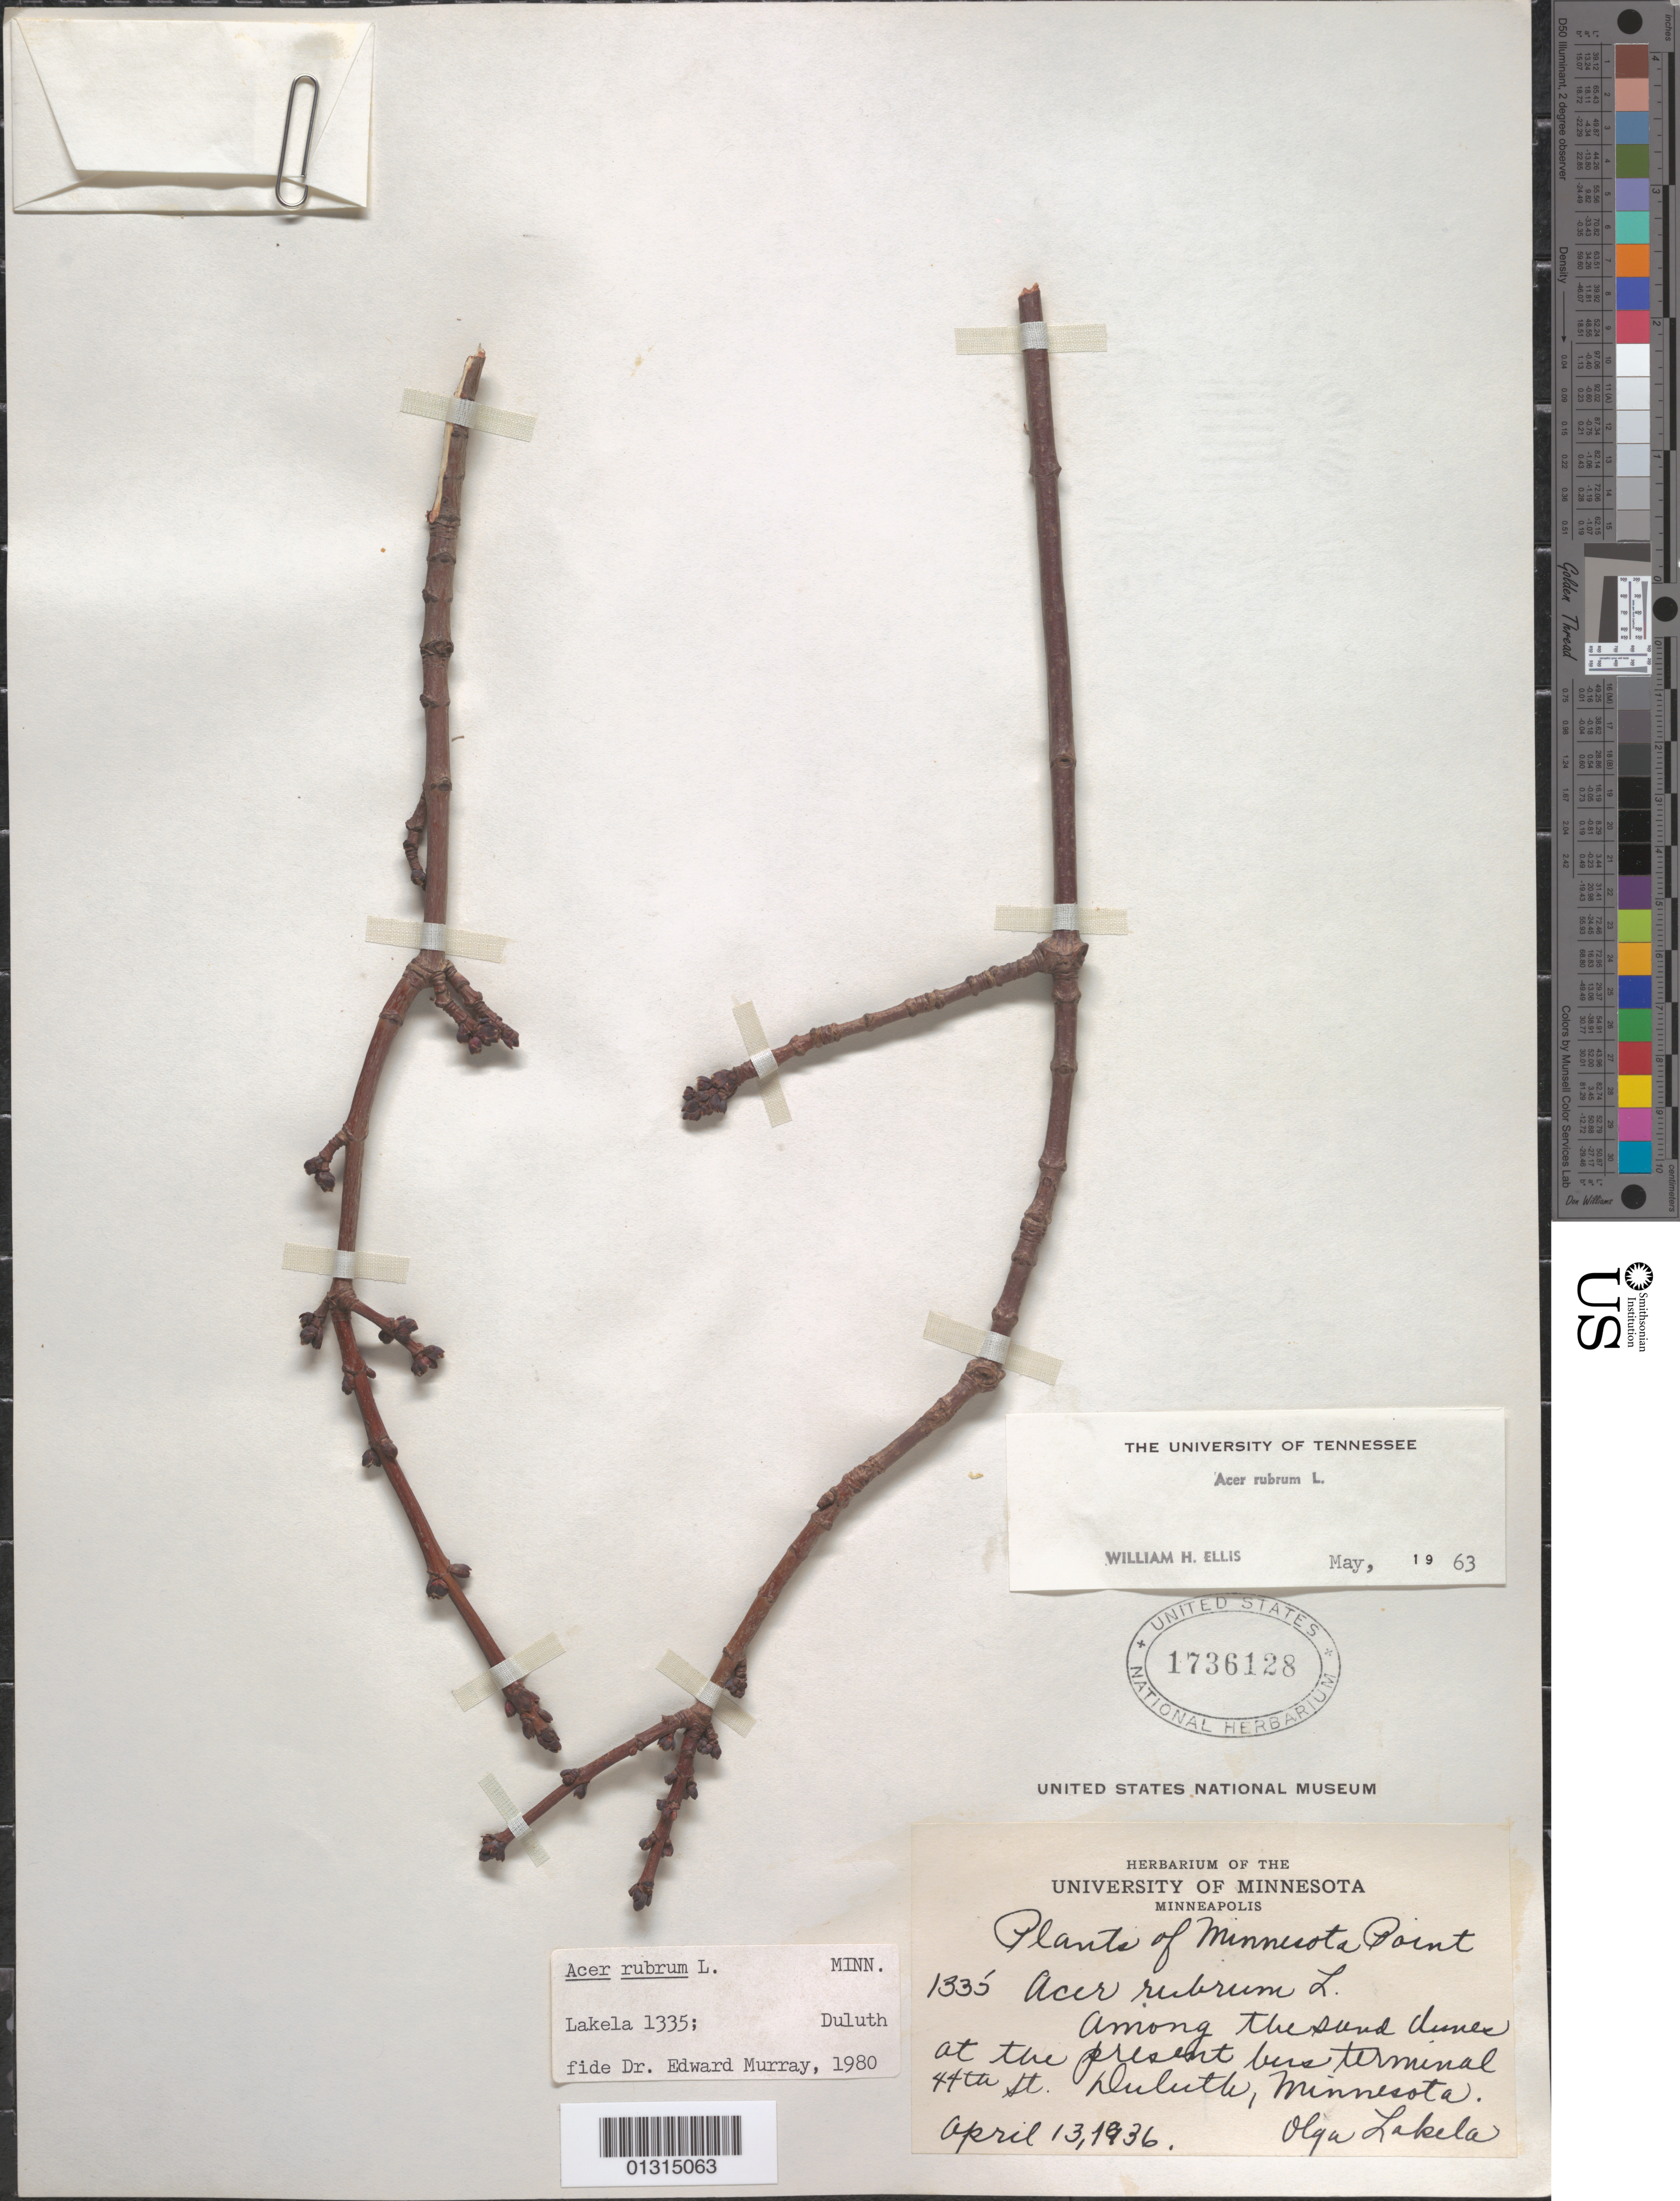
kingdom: Plantae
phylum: Tracheophyta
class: Magnoliopsida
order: Sapindales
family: Sapindaceae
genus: Acer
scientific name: Acer rubrum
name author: L.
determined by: Ellis, W. H.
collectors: O. K. Lakela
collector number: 1335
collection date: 1936-04-13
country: United States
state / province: Minnesota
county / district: Saint Louis County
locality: Duluth, 44th Street bus terminal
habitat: Among the sand dunes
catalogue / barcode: US 1736128